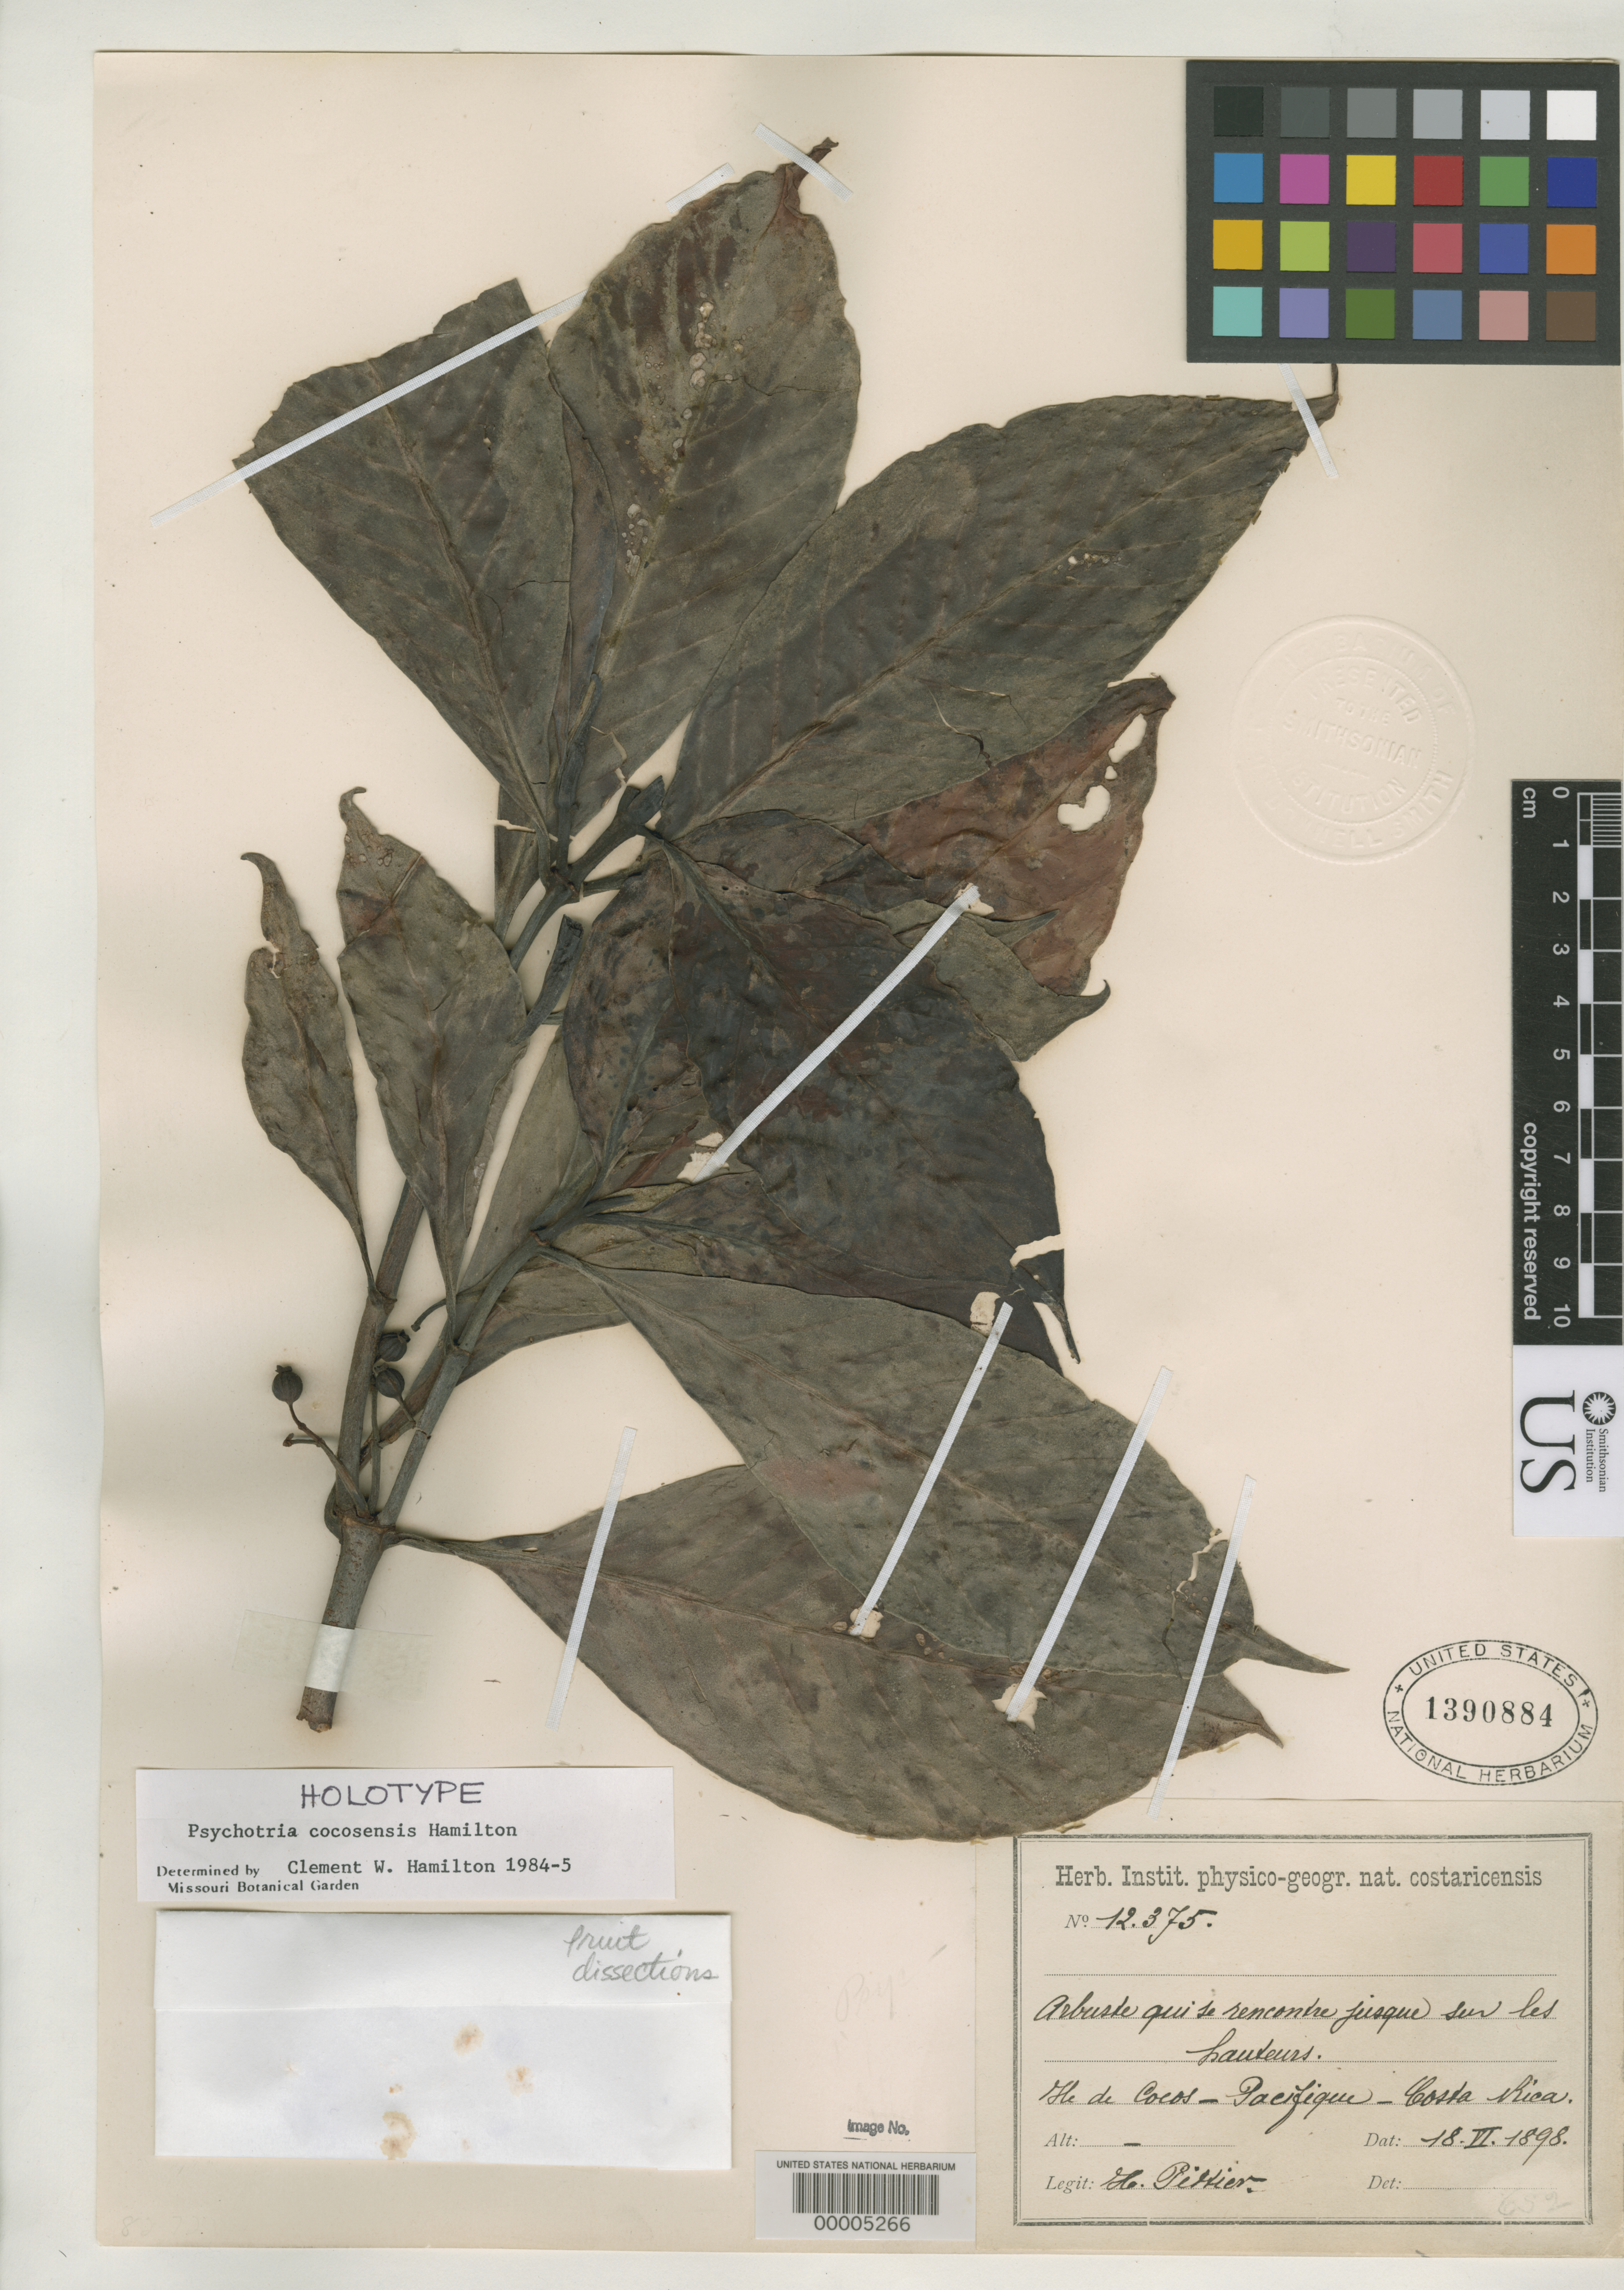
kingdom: Plantae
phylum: Tracheophyta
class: Magnoliopsida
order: Gentianales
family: Rubiaceae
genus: Psychotria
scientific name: Psychotria cocosensis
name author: C.W. Ham.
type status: Holotype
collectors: H. F. Pittier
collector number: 12375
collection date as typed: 18 Jun 1898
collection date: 1898-06-18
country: Costa Rica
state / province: Puntarenas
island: Cocos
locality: Pacifique, arbuste qui SE renconbre jusque Sur les Hauteurs.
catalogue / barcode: US 1390884